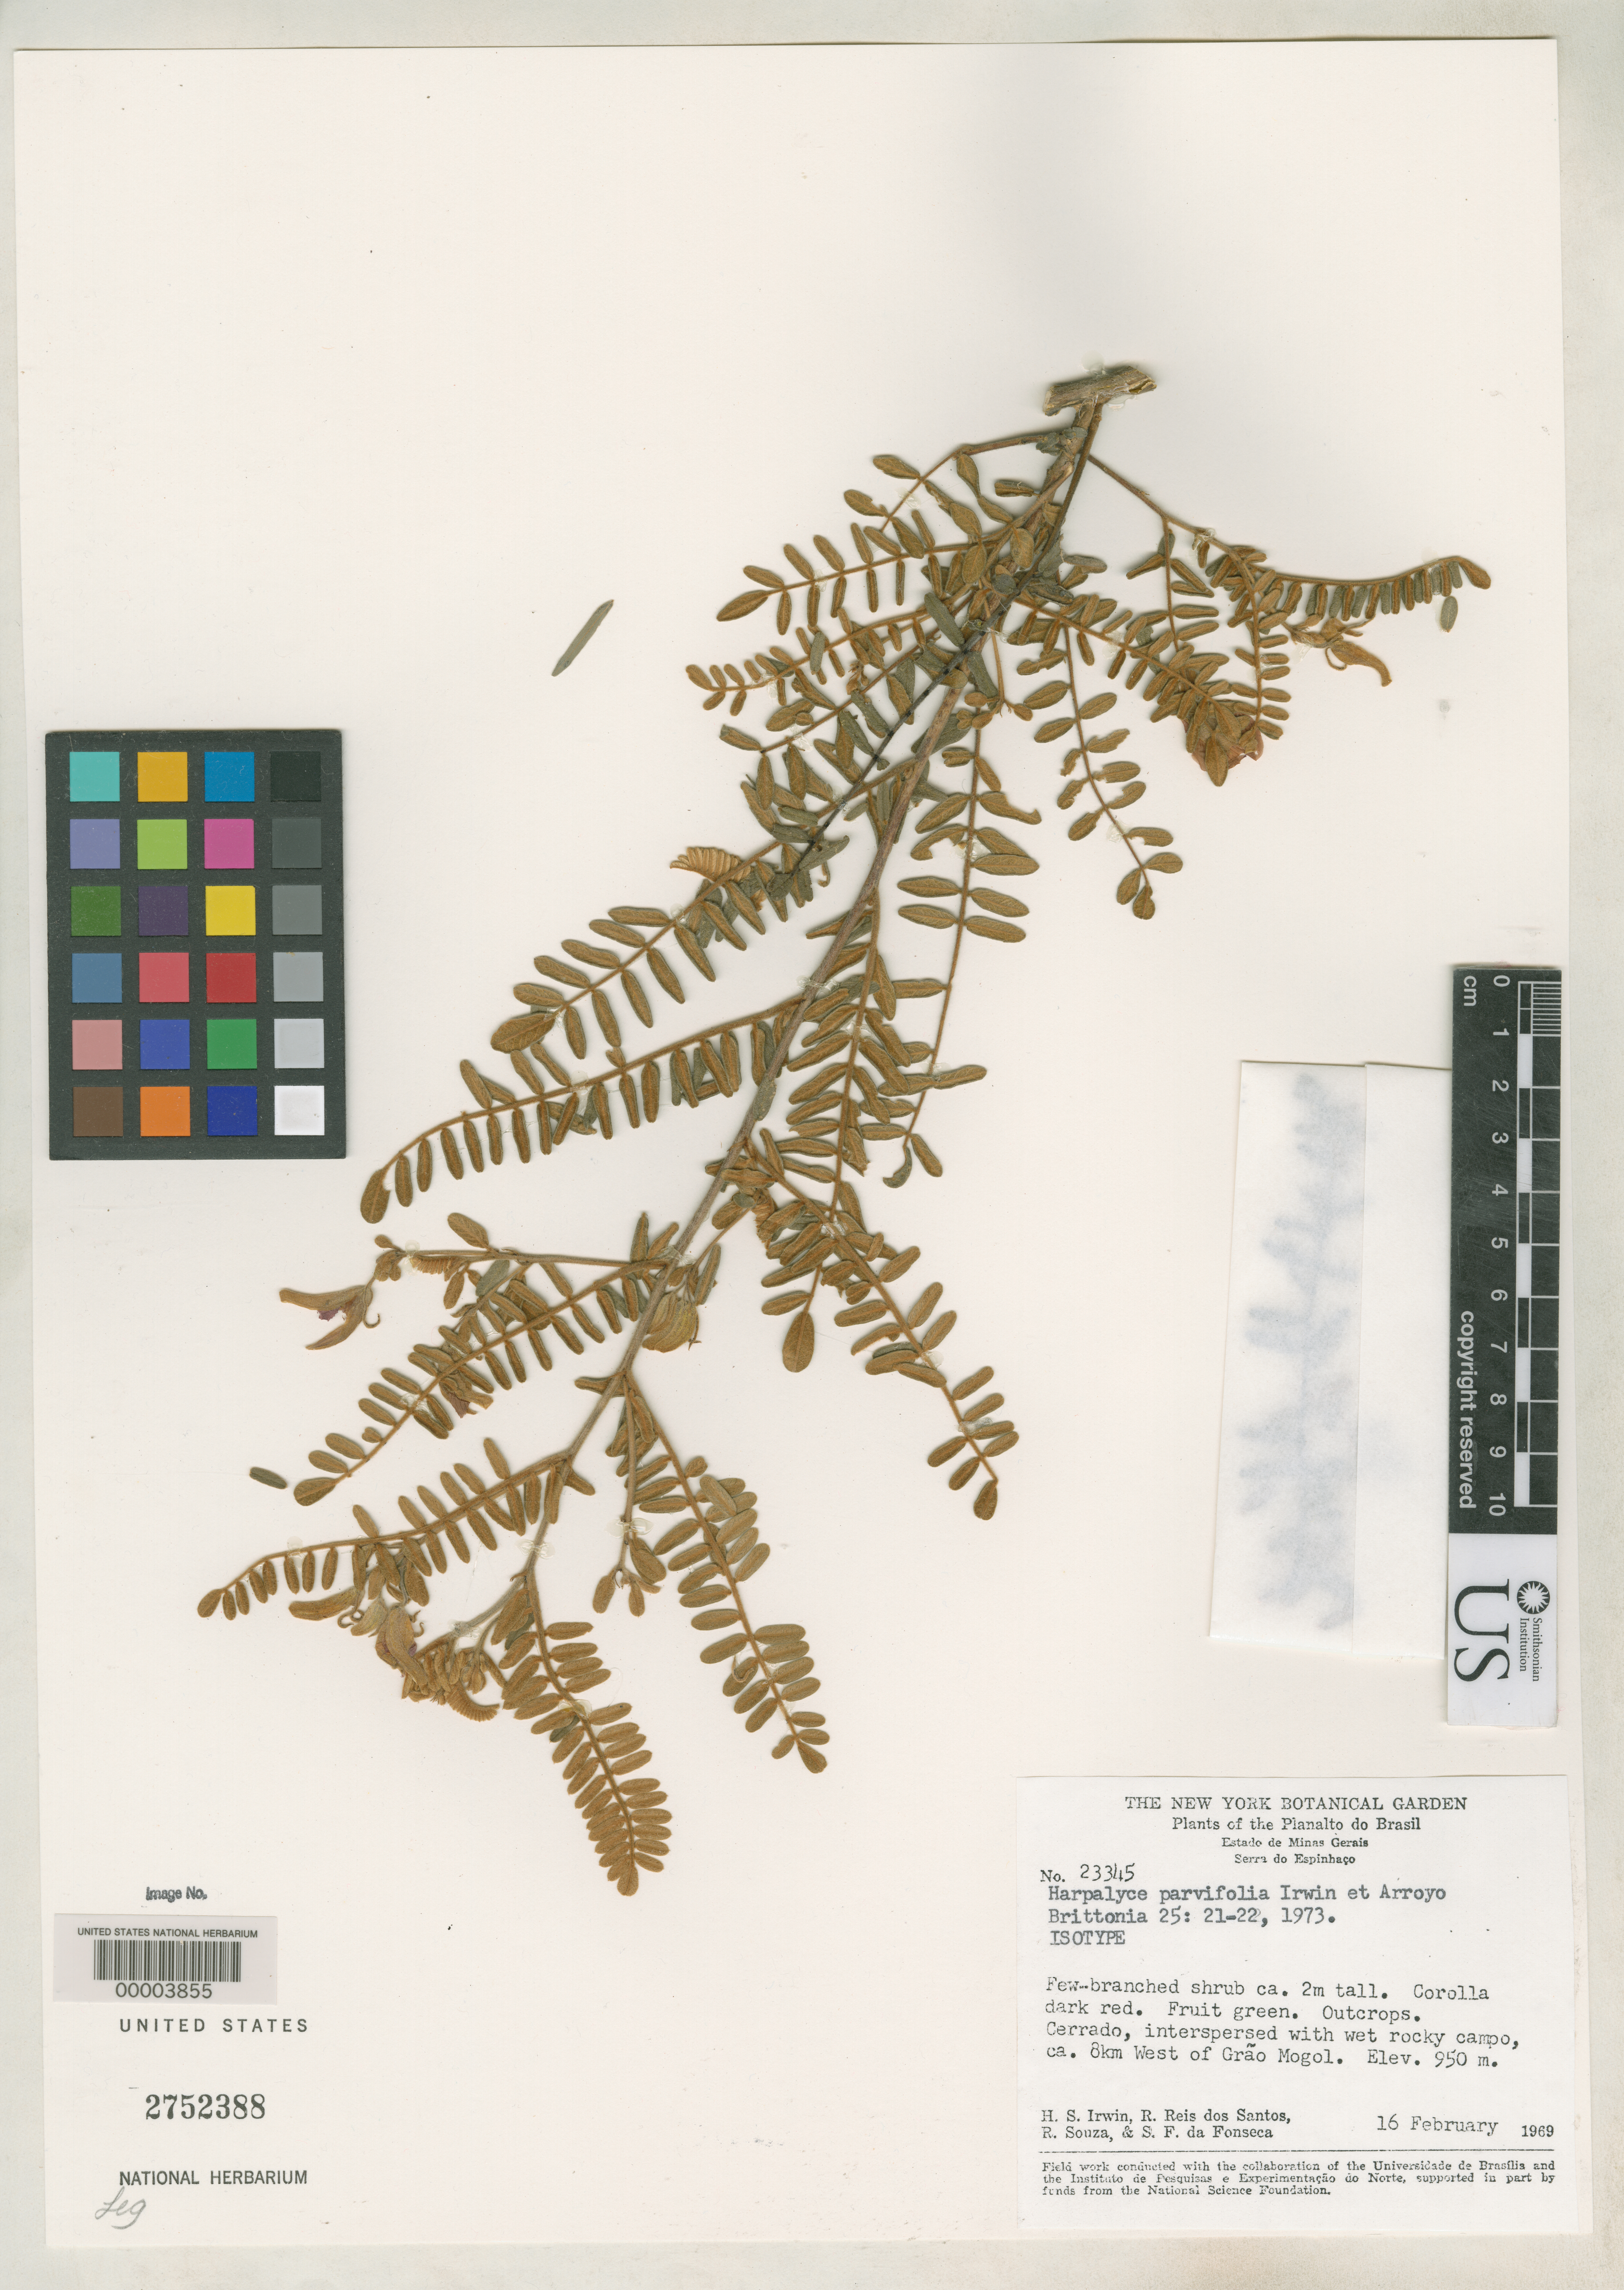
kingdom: Plantae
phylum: Tracheophyta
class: Magnoliopsida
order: Fabales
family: Fabaceae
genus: Harpalyce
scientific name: Harpalyce parvifolia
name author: H.S. Irwin & Arroyo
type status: Isotype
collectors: H. Irwin, R. G. P. Santos, R. Souza & S. F. Fonsêca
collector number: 23345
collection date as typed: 16 Feb 1969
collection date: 1969-02-16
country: Brazil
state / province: Minas Gerais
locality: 8 km. W of Grao Mogol.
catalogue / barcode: US 2752388